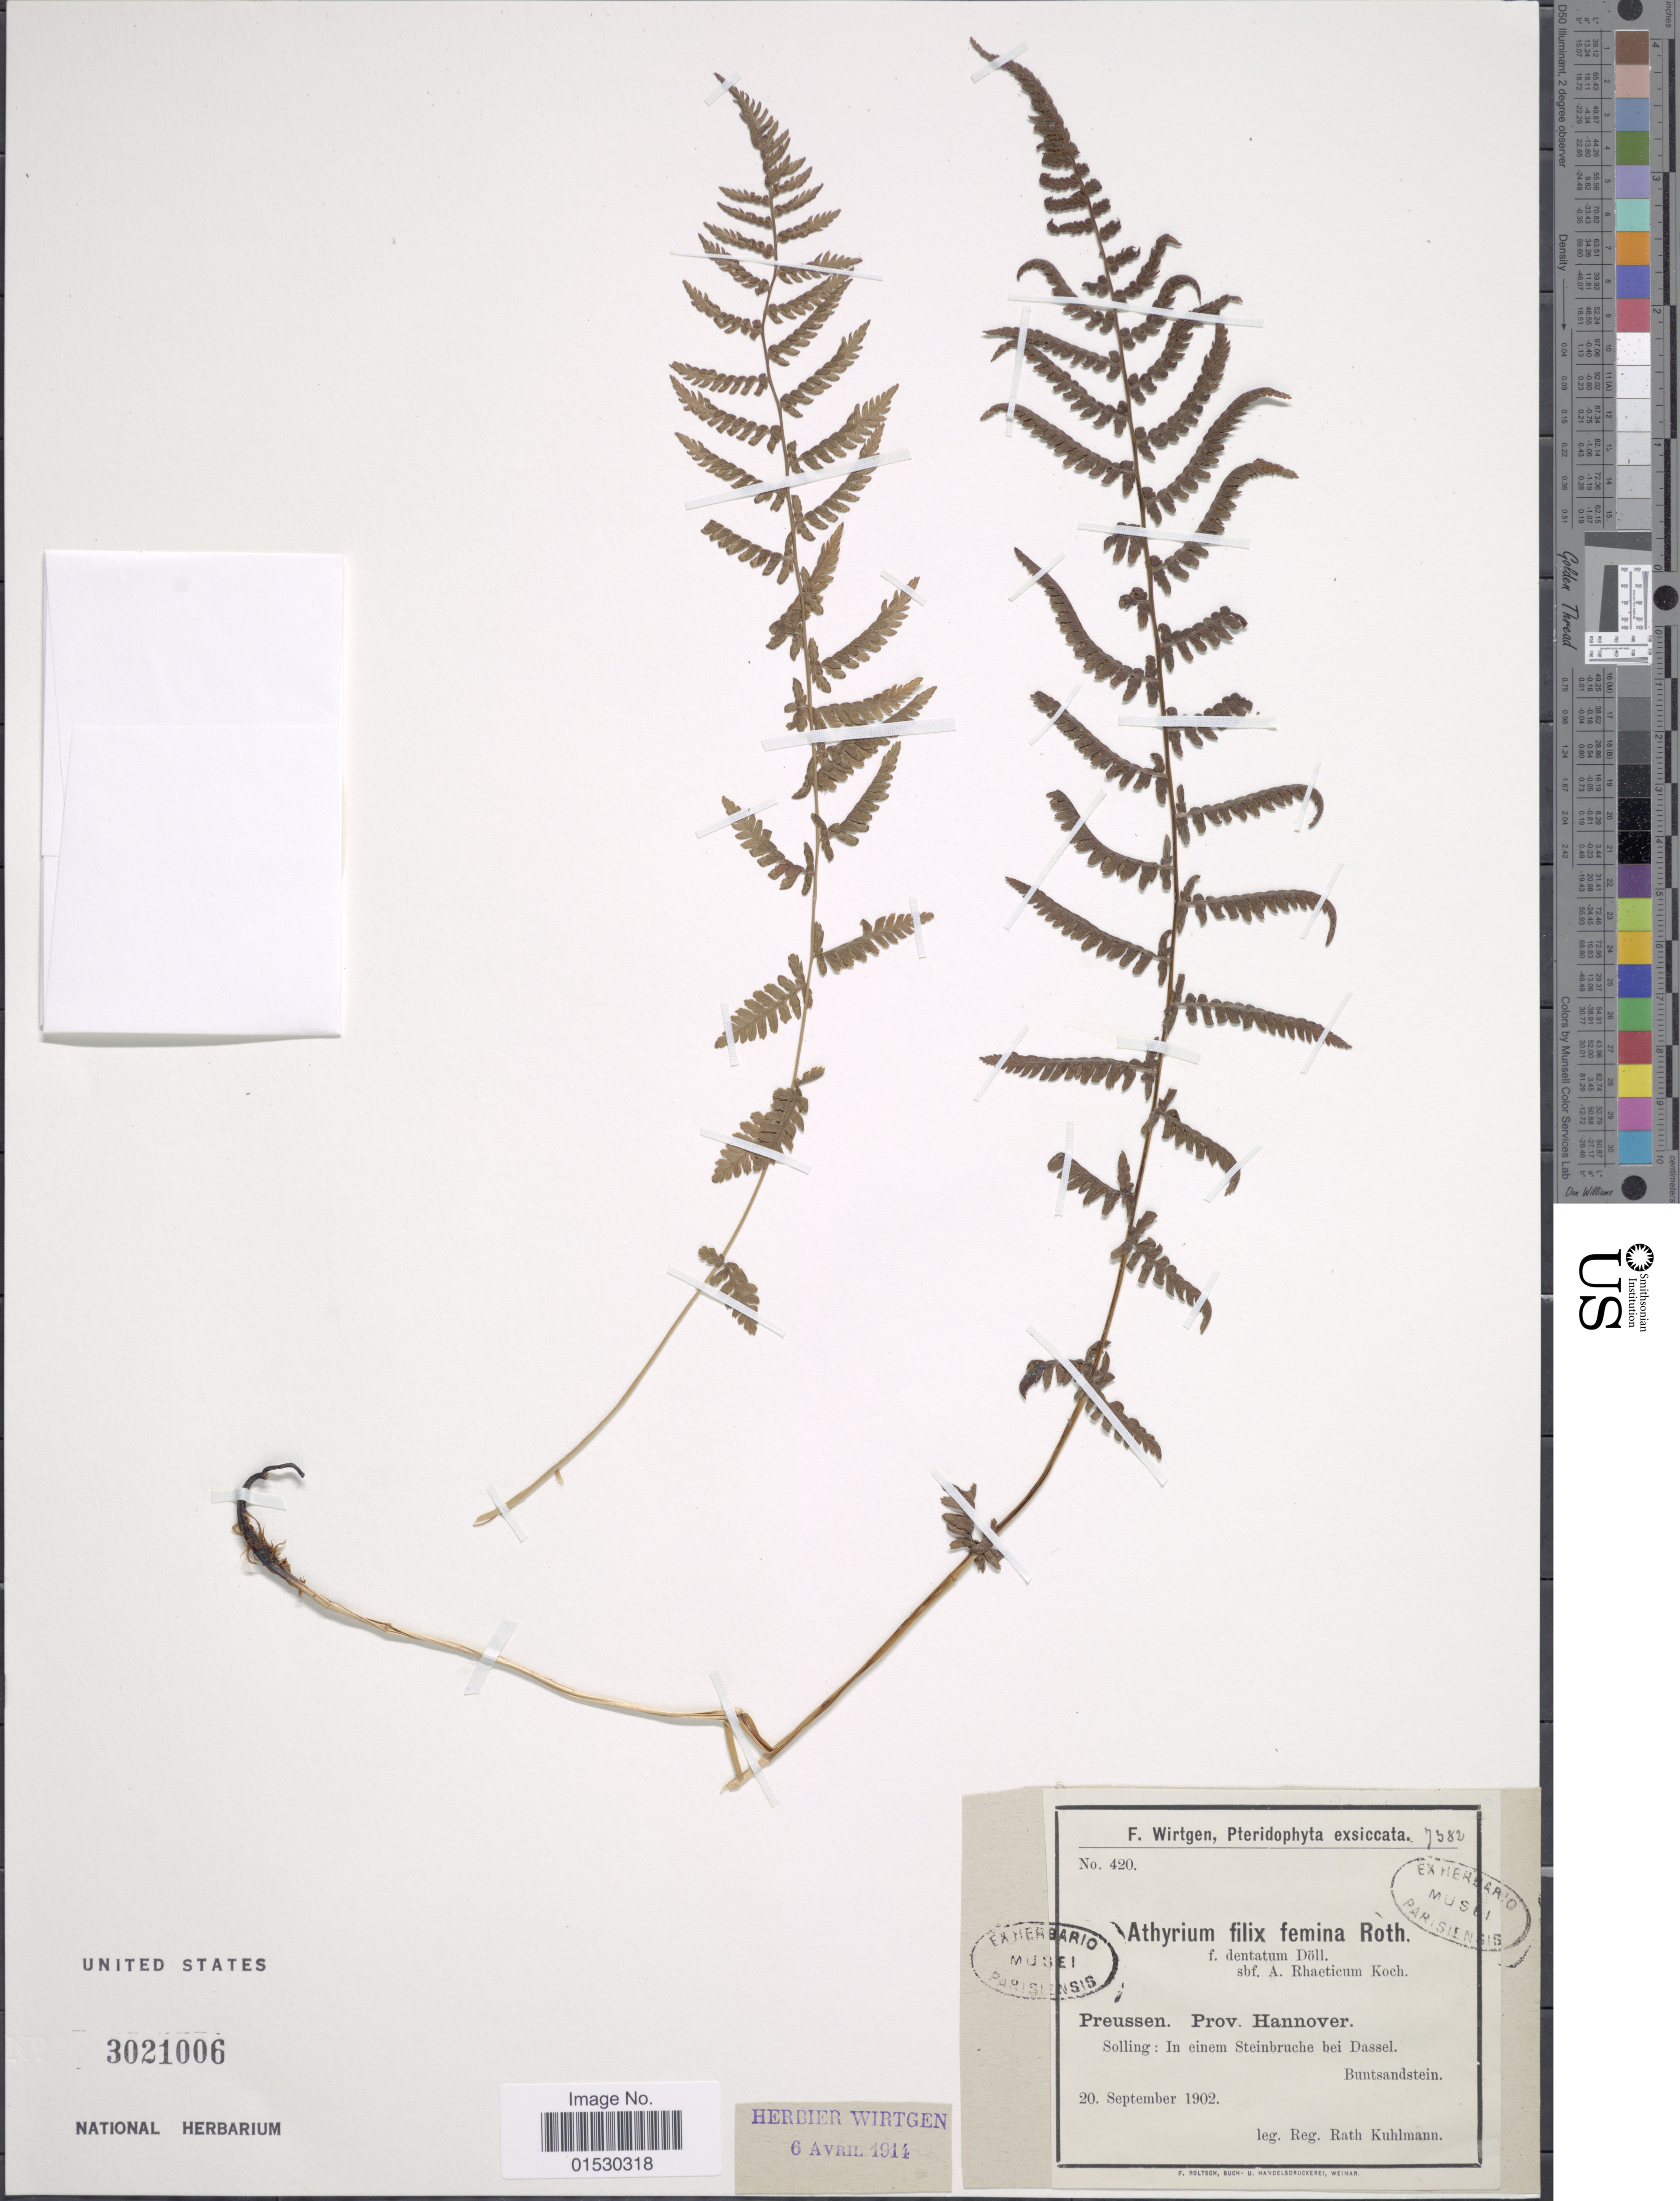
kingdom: Plantae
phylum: Tracheophyta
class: Polypodiopsida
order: Polypodiales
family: Athyriaceae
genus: Athyrium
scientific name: Athyrium filix-femina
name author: (L.) Roth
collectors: R. Kuhlmann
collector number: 420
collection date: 1902-09-20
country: Germany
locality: Preussen. Prov. Hannover. Solling: in einem Steinbruche bei Dassel. Brundtsandstein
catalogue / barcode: US 3021006